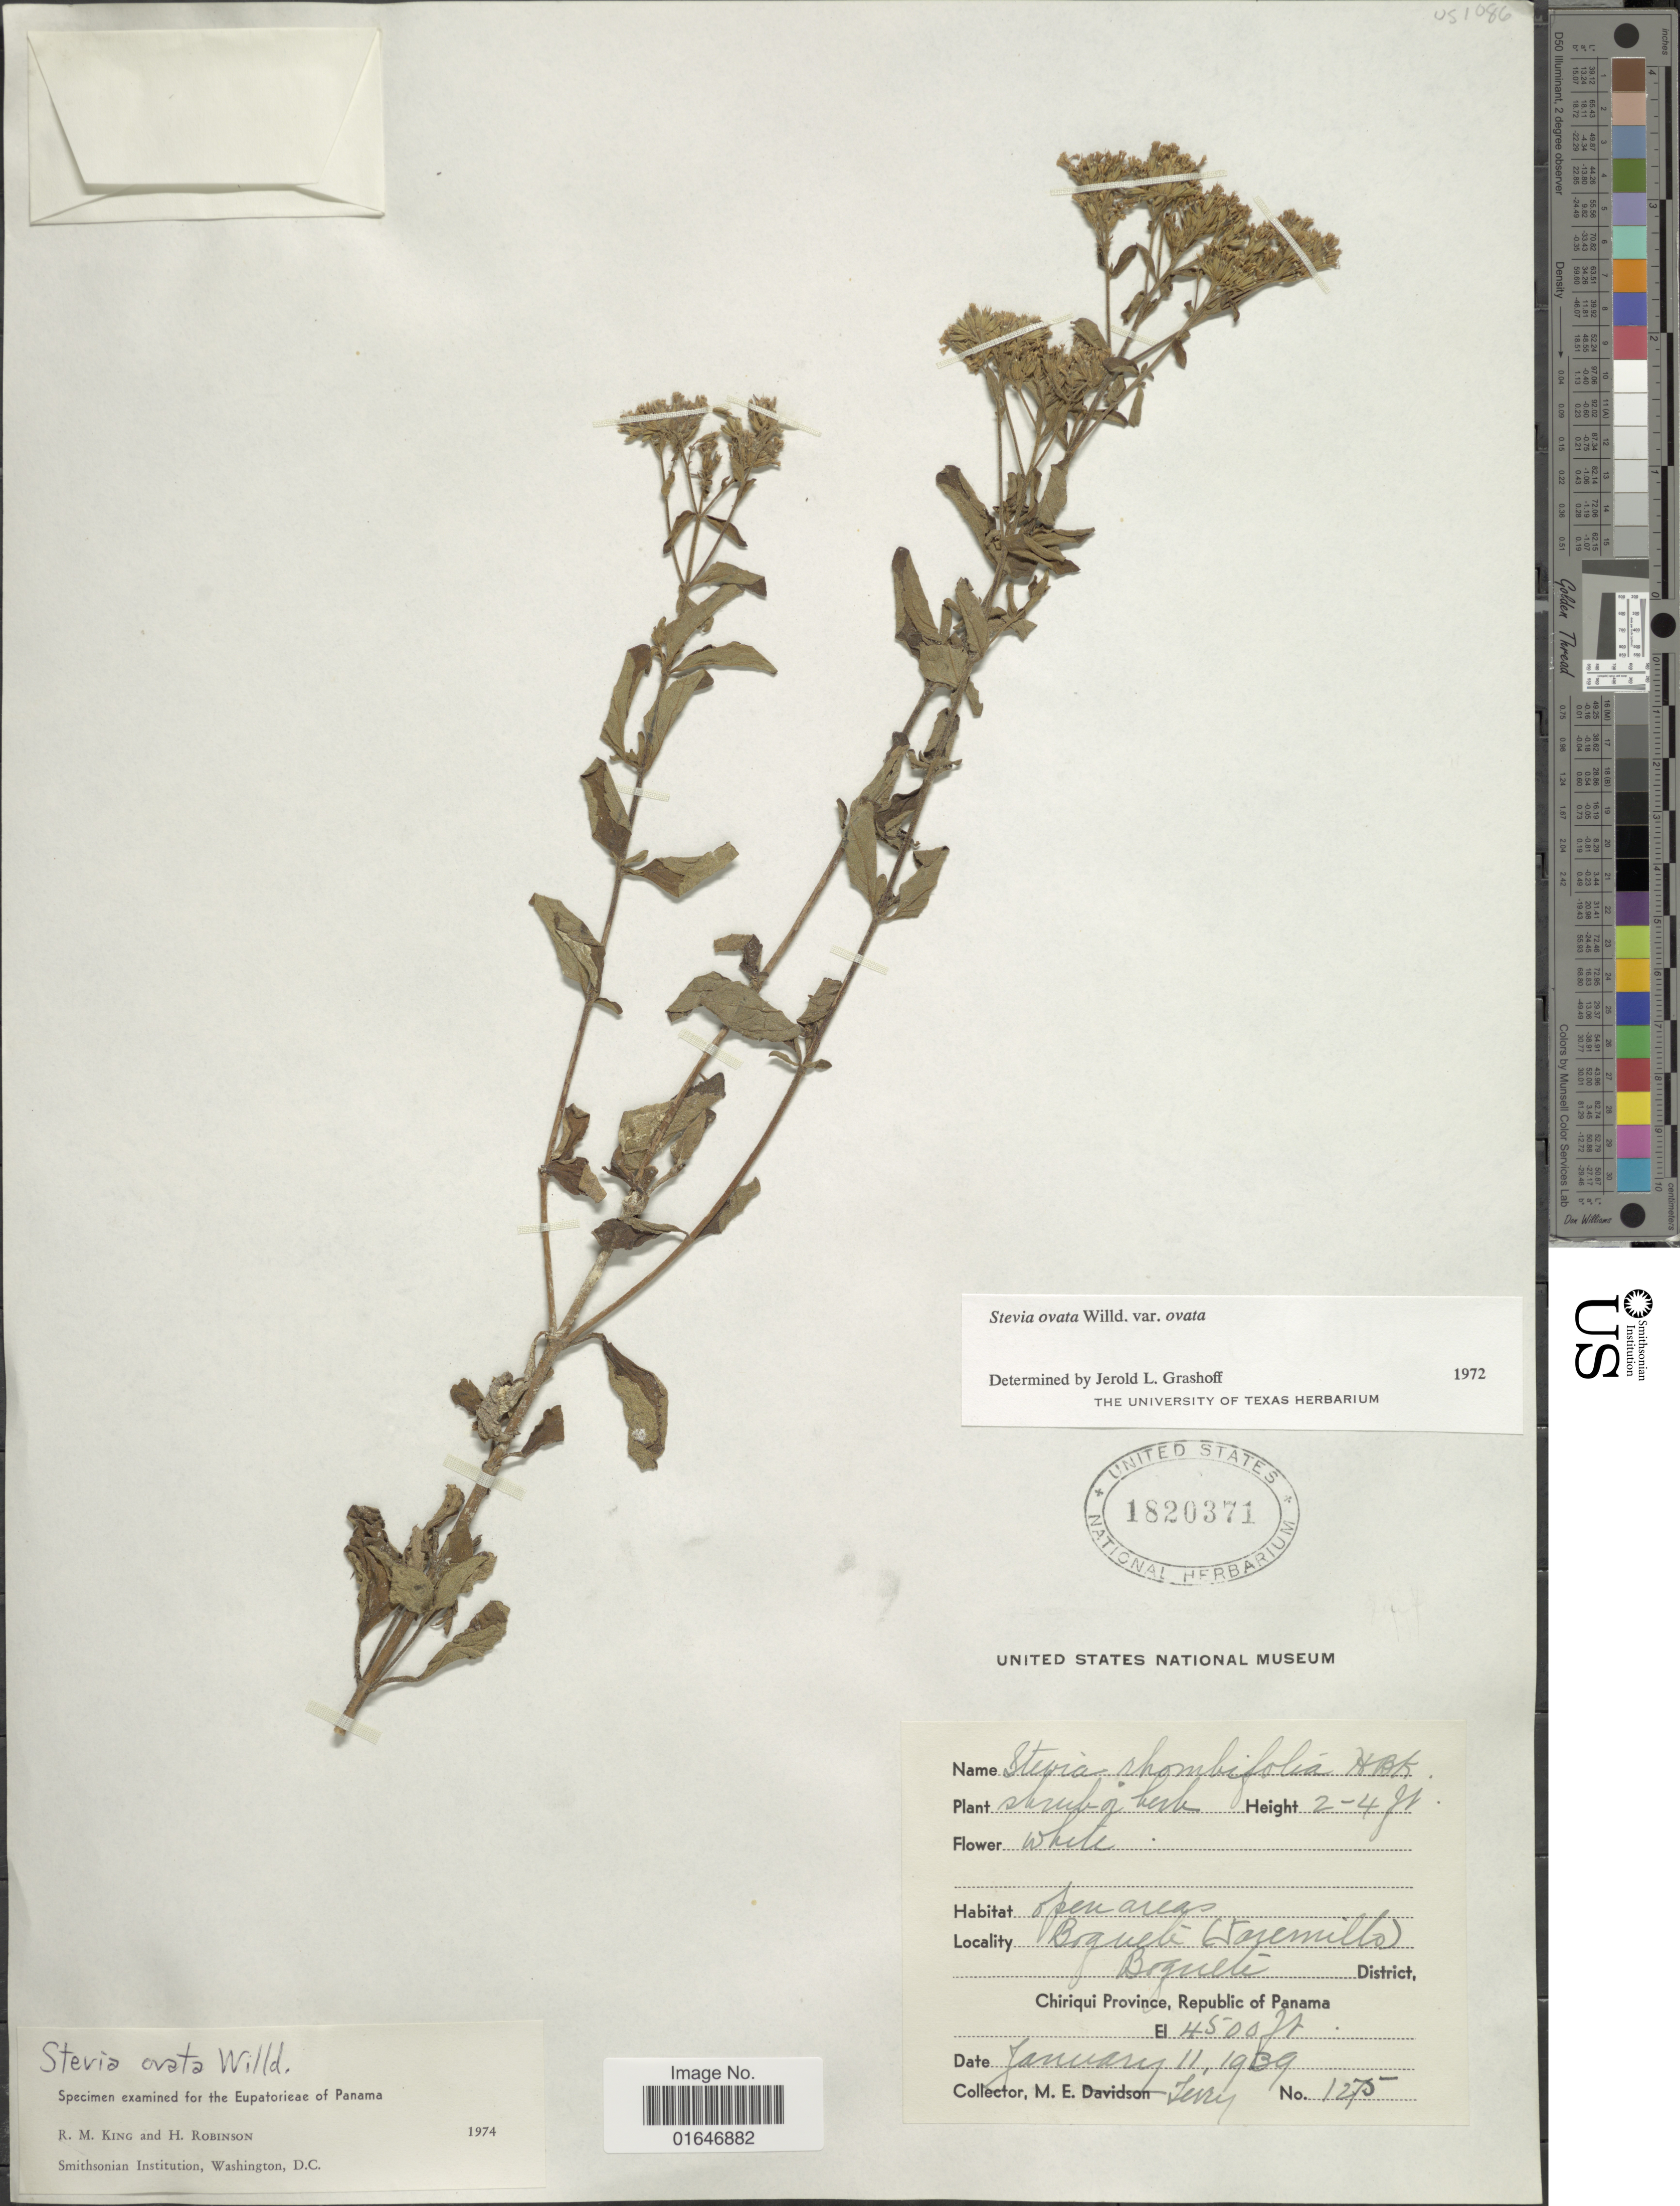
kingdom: Plantae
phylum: Tracheophyta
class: Magnoliopsida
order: Asterales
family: Asteraceae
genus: Stevia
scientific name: Stevia ovata var. ovata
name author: Willd.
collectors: M. Jerry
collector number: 1275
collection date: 1939-01-11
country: Panama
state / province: Chiriqui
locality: Boquete (Jaramillo), Boquete District.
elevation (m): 1372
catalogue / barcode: US 1820371